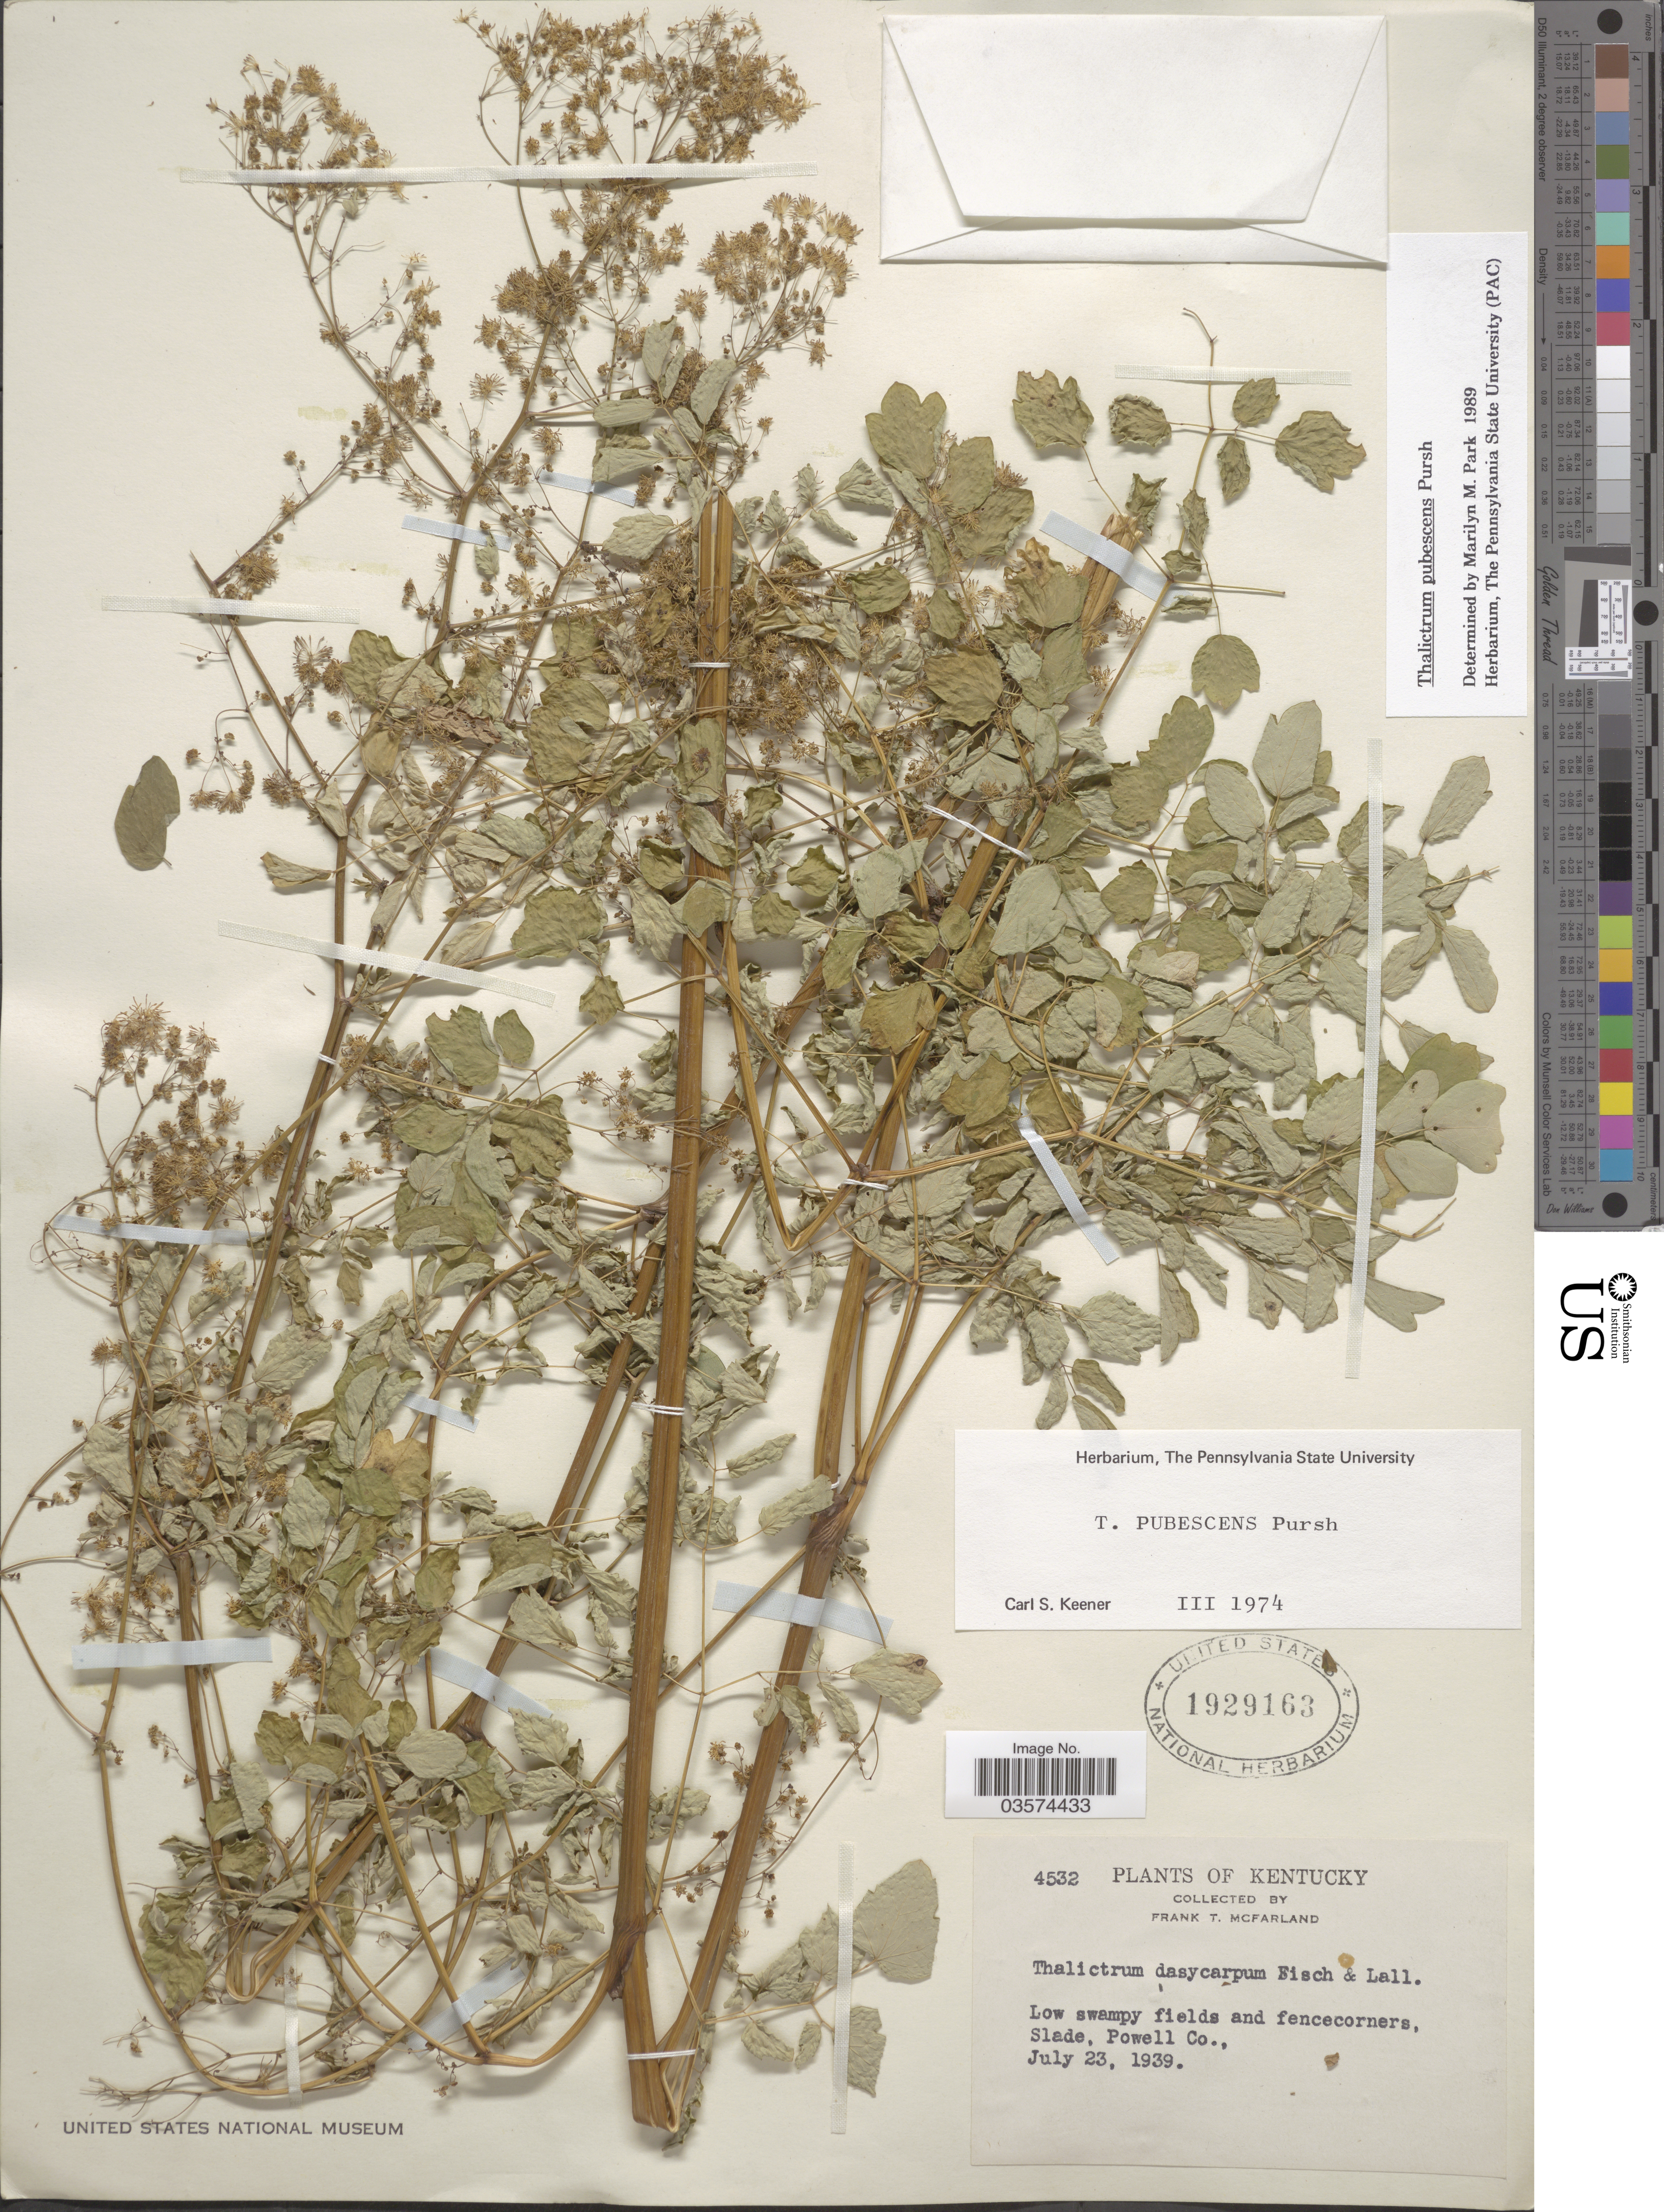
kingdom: Plantae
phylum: Tracheophyta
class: Magnoliopsida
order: Ranunculales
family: Ranunculaceae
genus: Thalictrum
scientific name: Thalictrum pubescens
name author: Pursh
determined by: Park, Marilyn Marqueen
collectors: F. McFarland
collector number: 4532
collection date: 1939-07-23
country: United States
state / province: Kentucky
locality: Slade, Powell Co.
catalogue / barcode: US 1929163